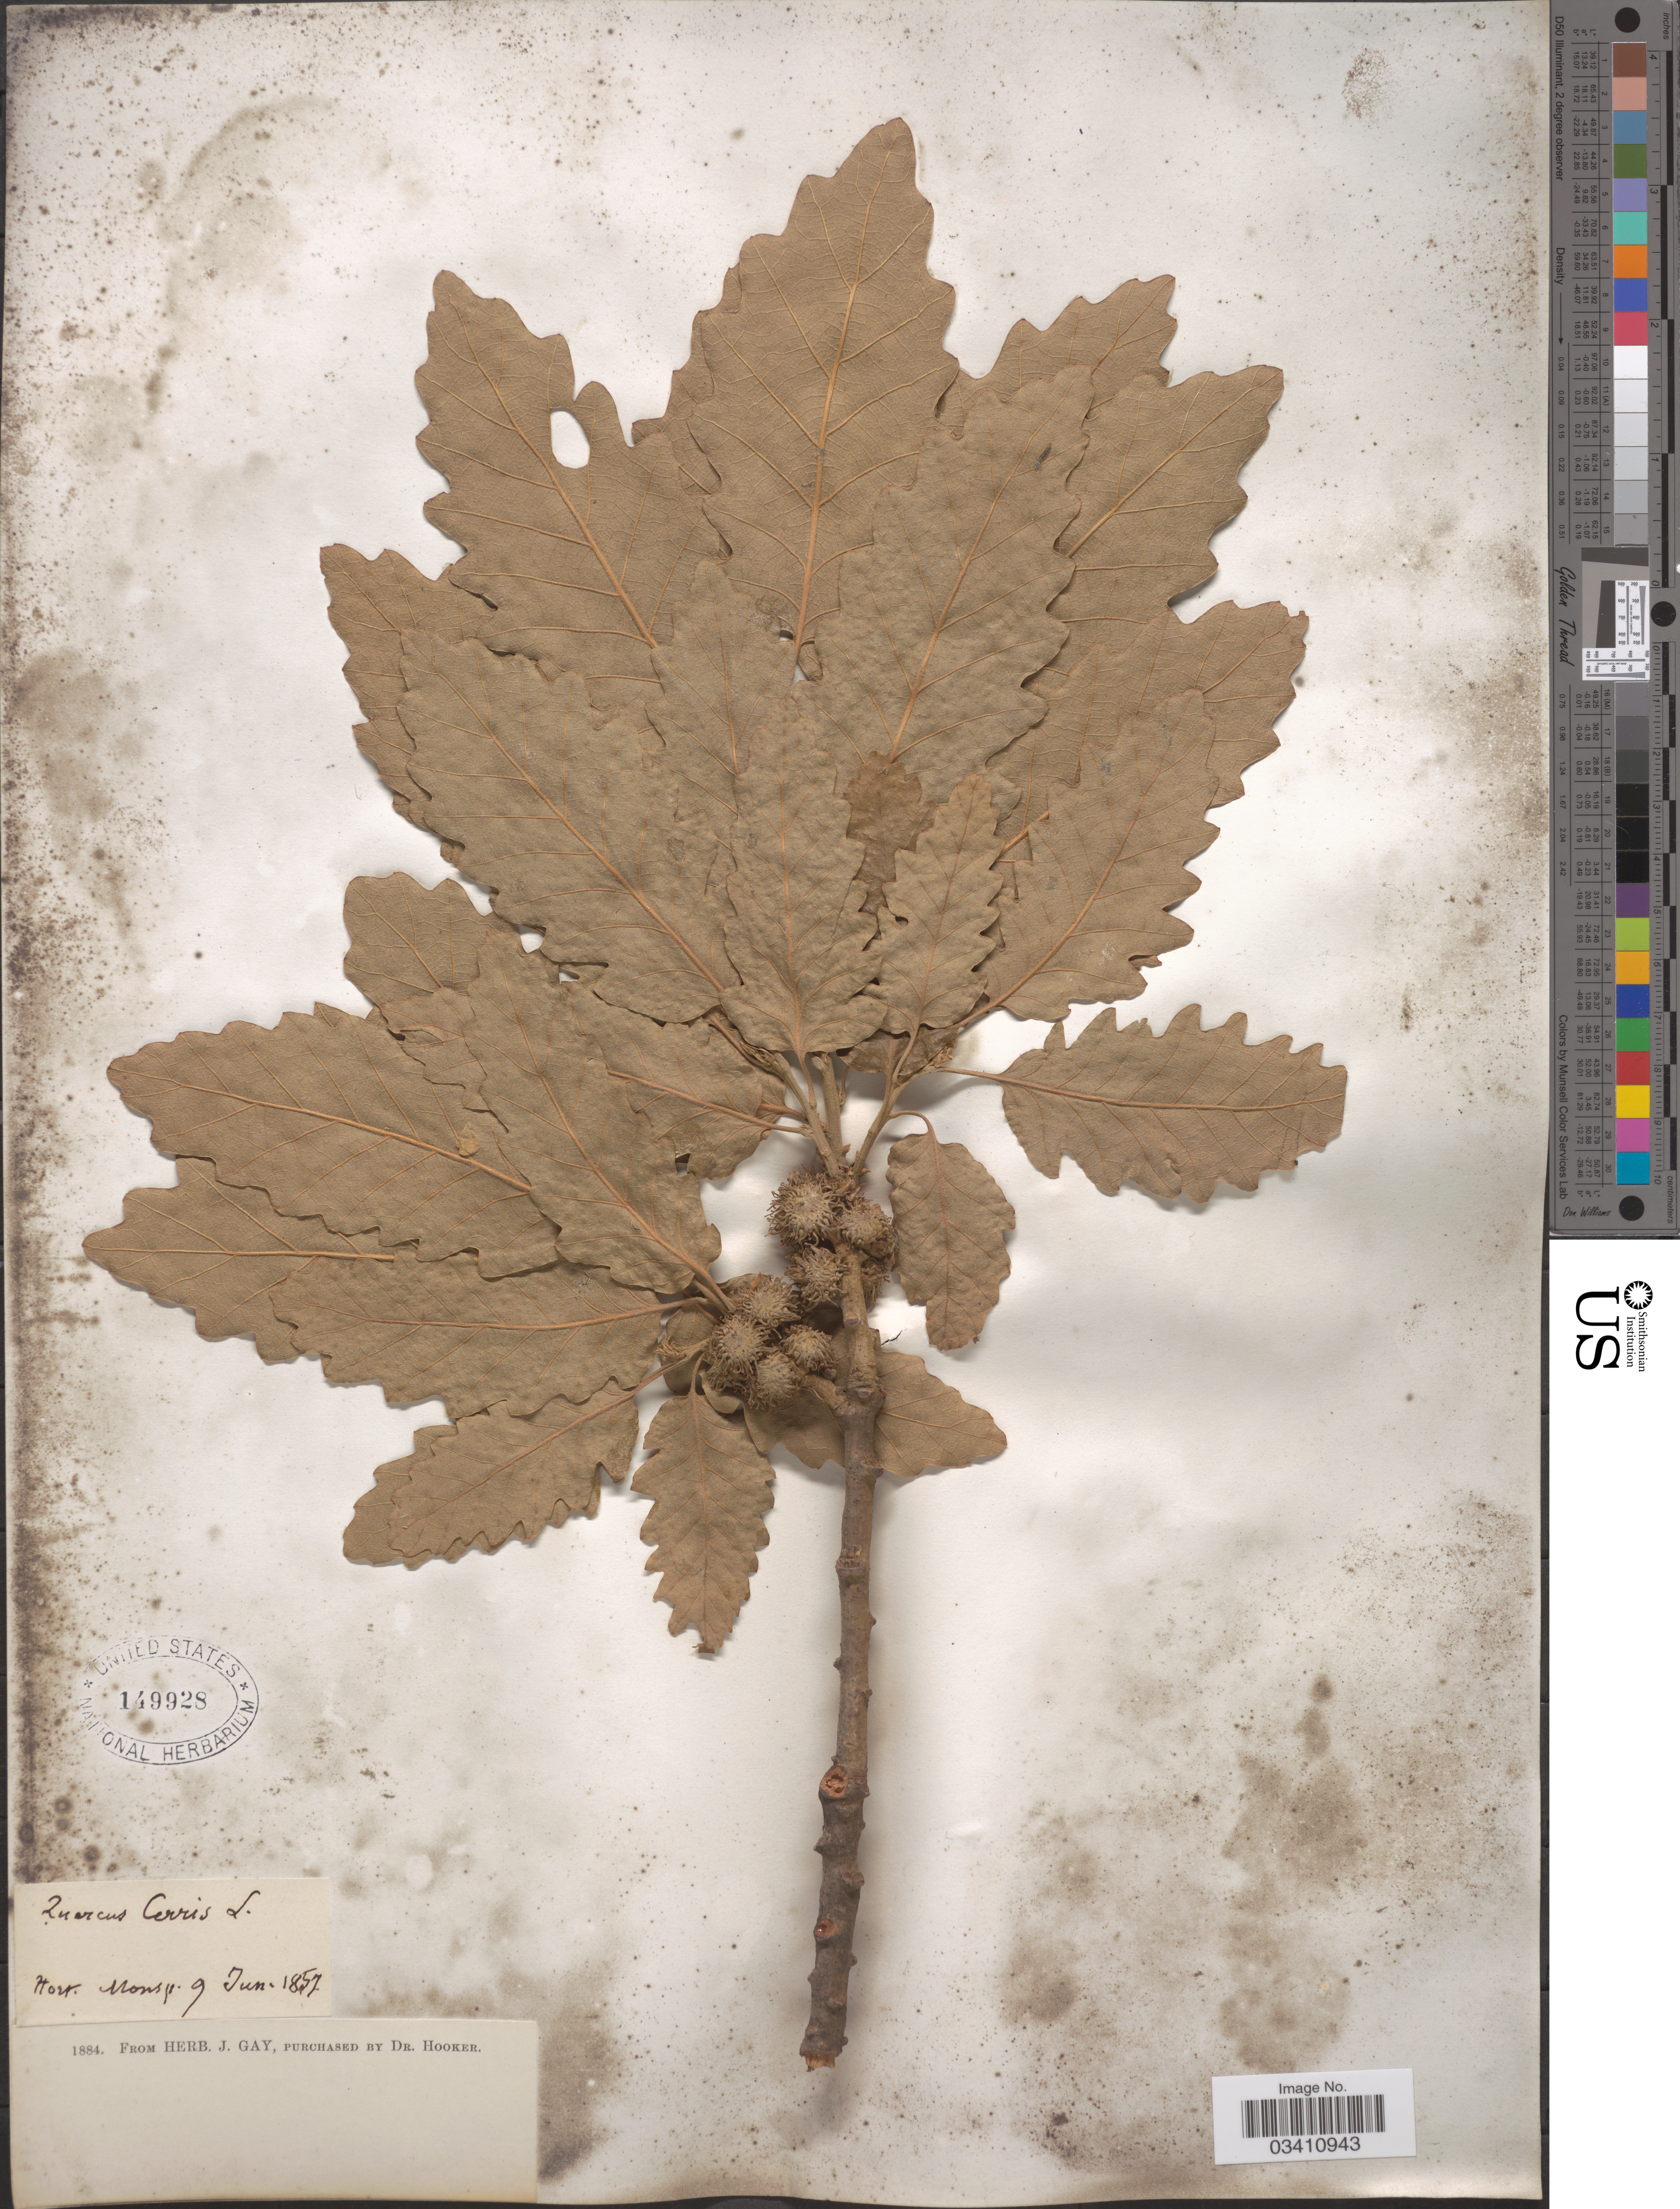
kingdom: Plantae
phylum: Tracheophyta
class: Magnoliopsida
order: Fagales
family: Fagaceae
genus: Quercus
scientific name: Quercus cerris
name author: L.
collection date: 1857-06-09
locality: Hort. Mons.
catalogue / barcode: US 149928